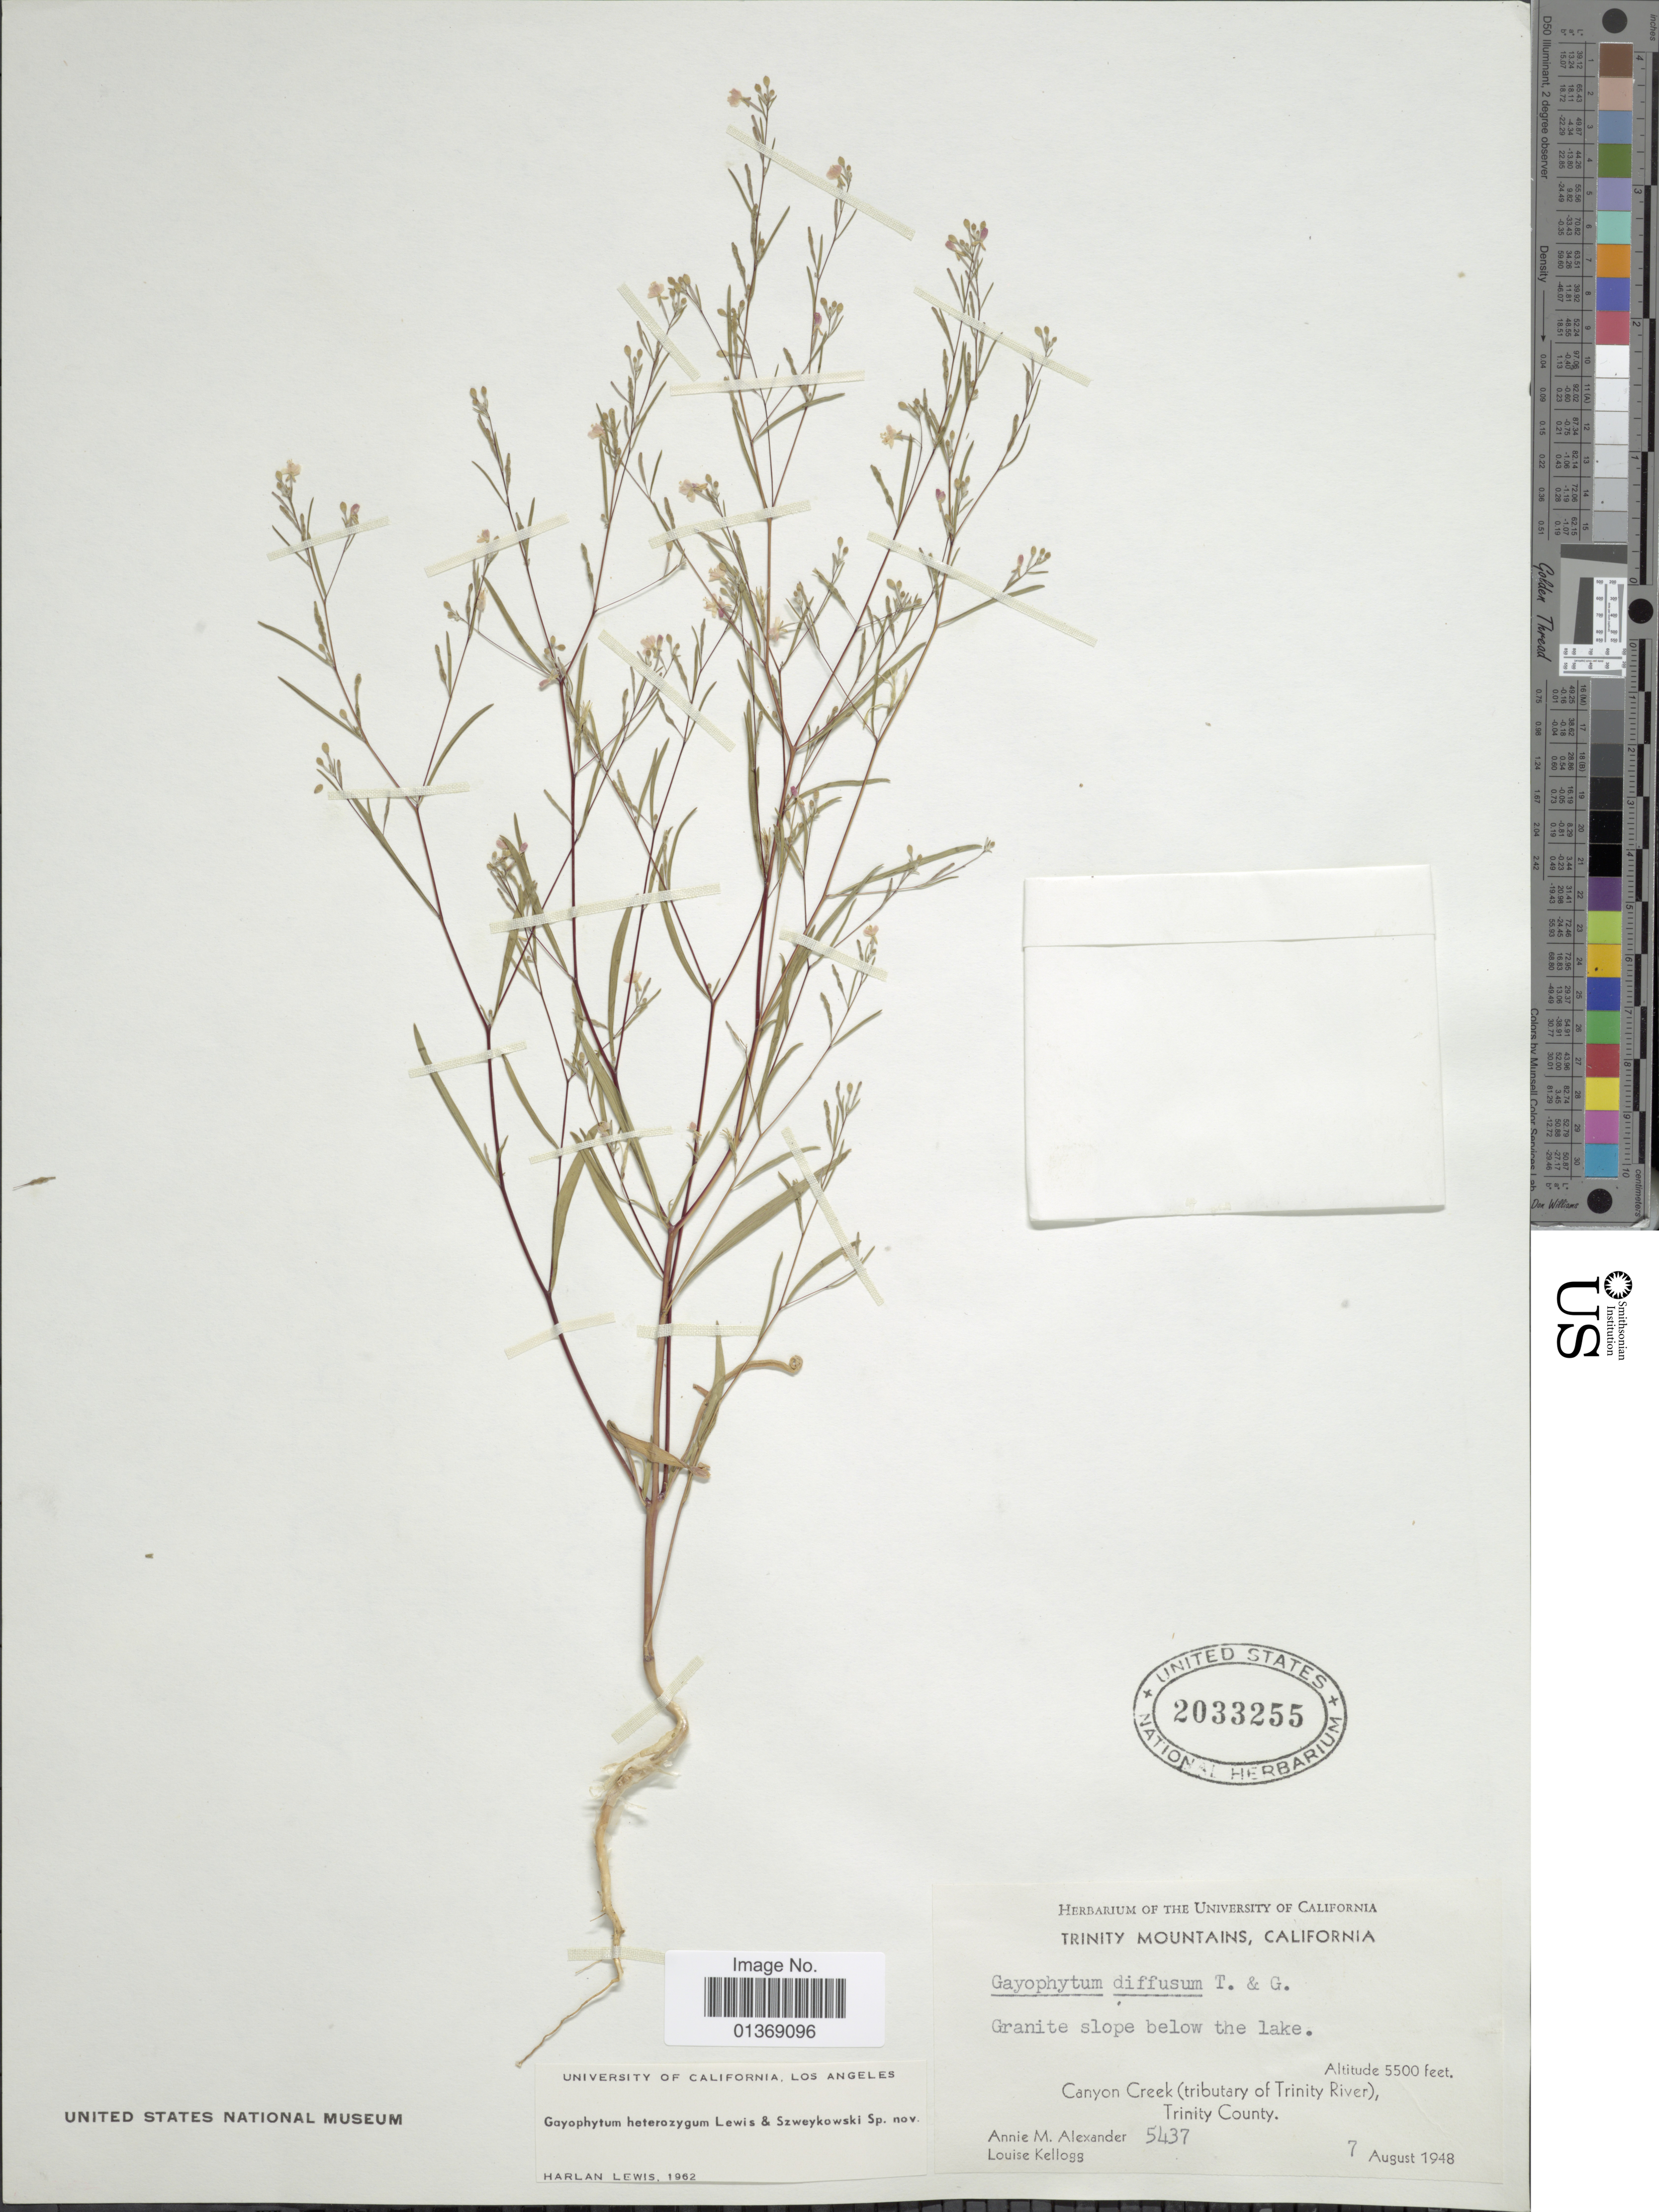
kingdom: Plantae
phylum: Tracheophyta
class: Magnoliopsida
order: Myrtales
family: Onagraceae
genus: Gayophytum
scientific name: Gayophytum heterozygum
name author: F. H. Lewis & Szweyk.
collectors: A. M. Alexander & L. Kellogg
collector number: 5437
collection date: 1948-08-07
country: United States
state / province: California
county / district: Trinity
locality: Trinity Mountains, Canyon Creek (tributary of Trinity River), Trinity County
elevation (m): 1676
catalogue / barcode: US 2033255